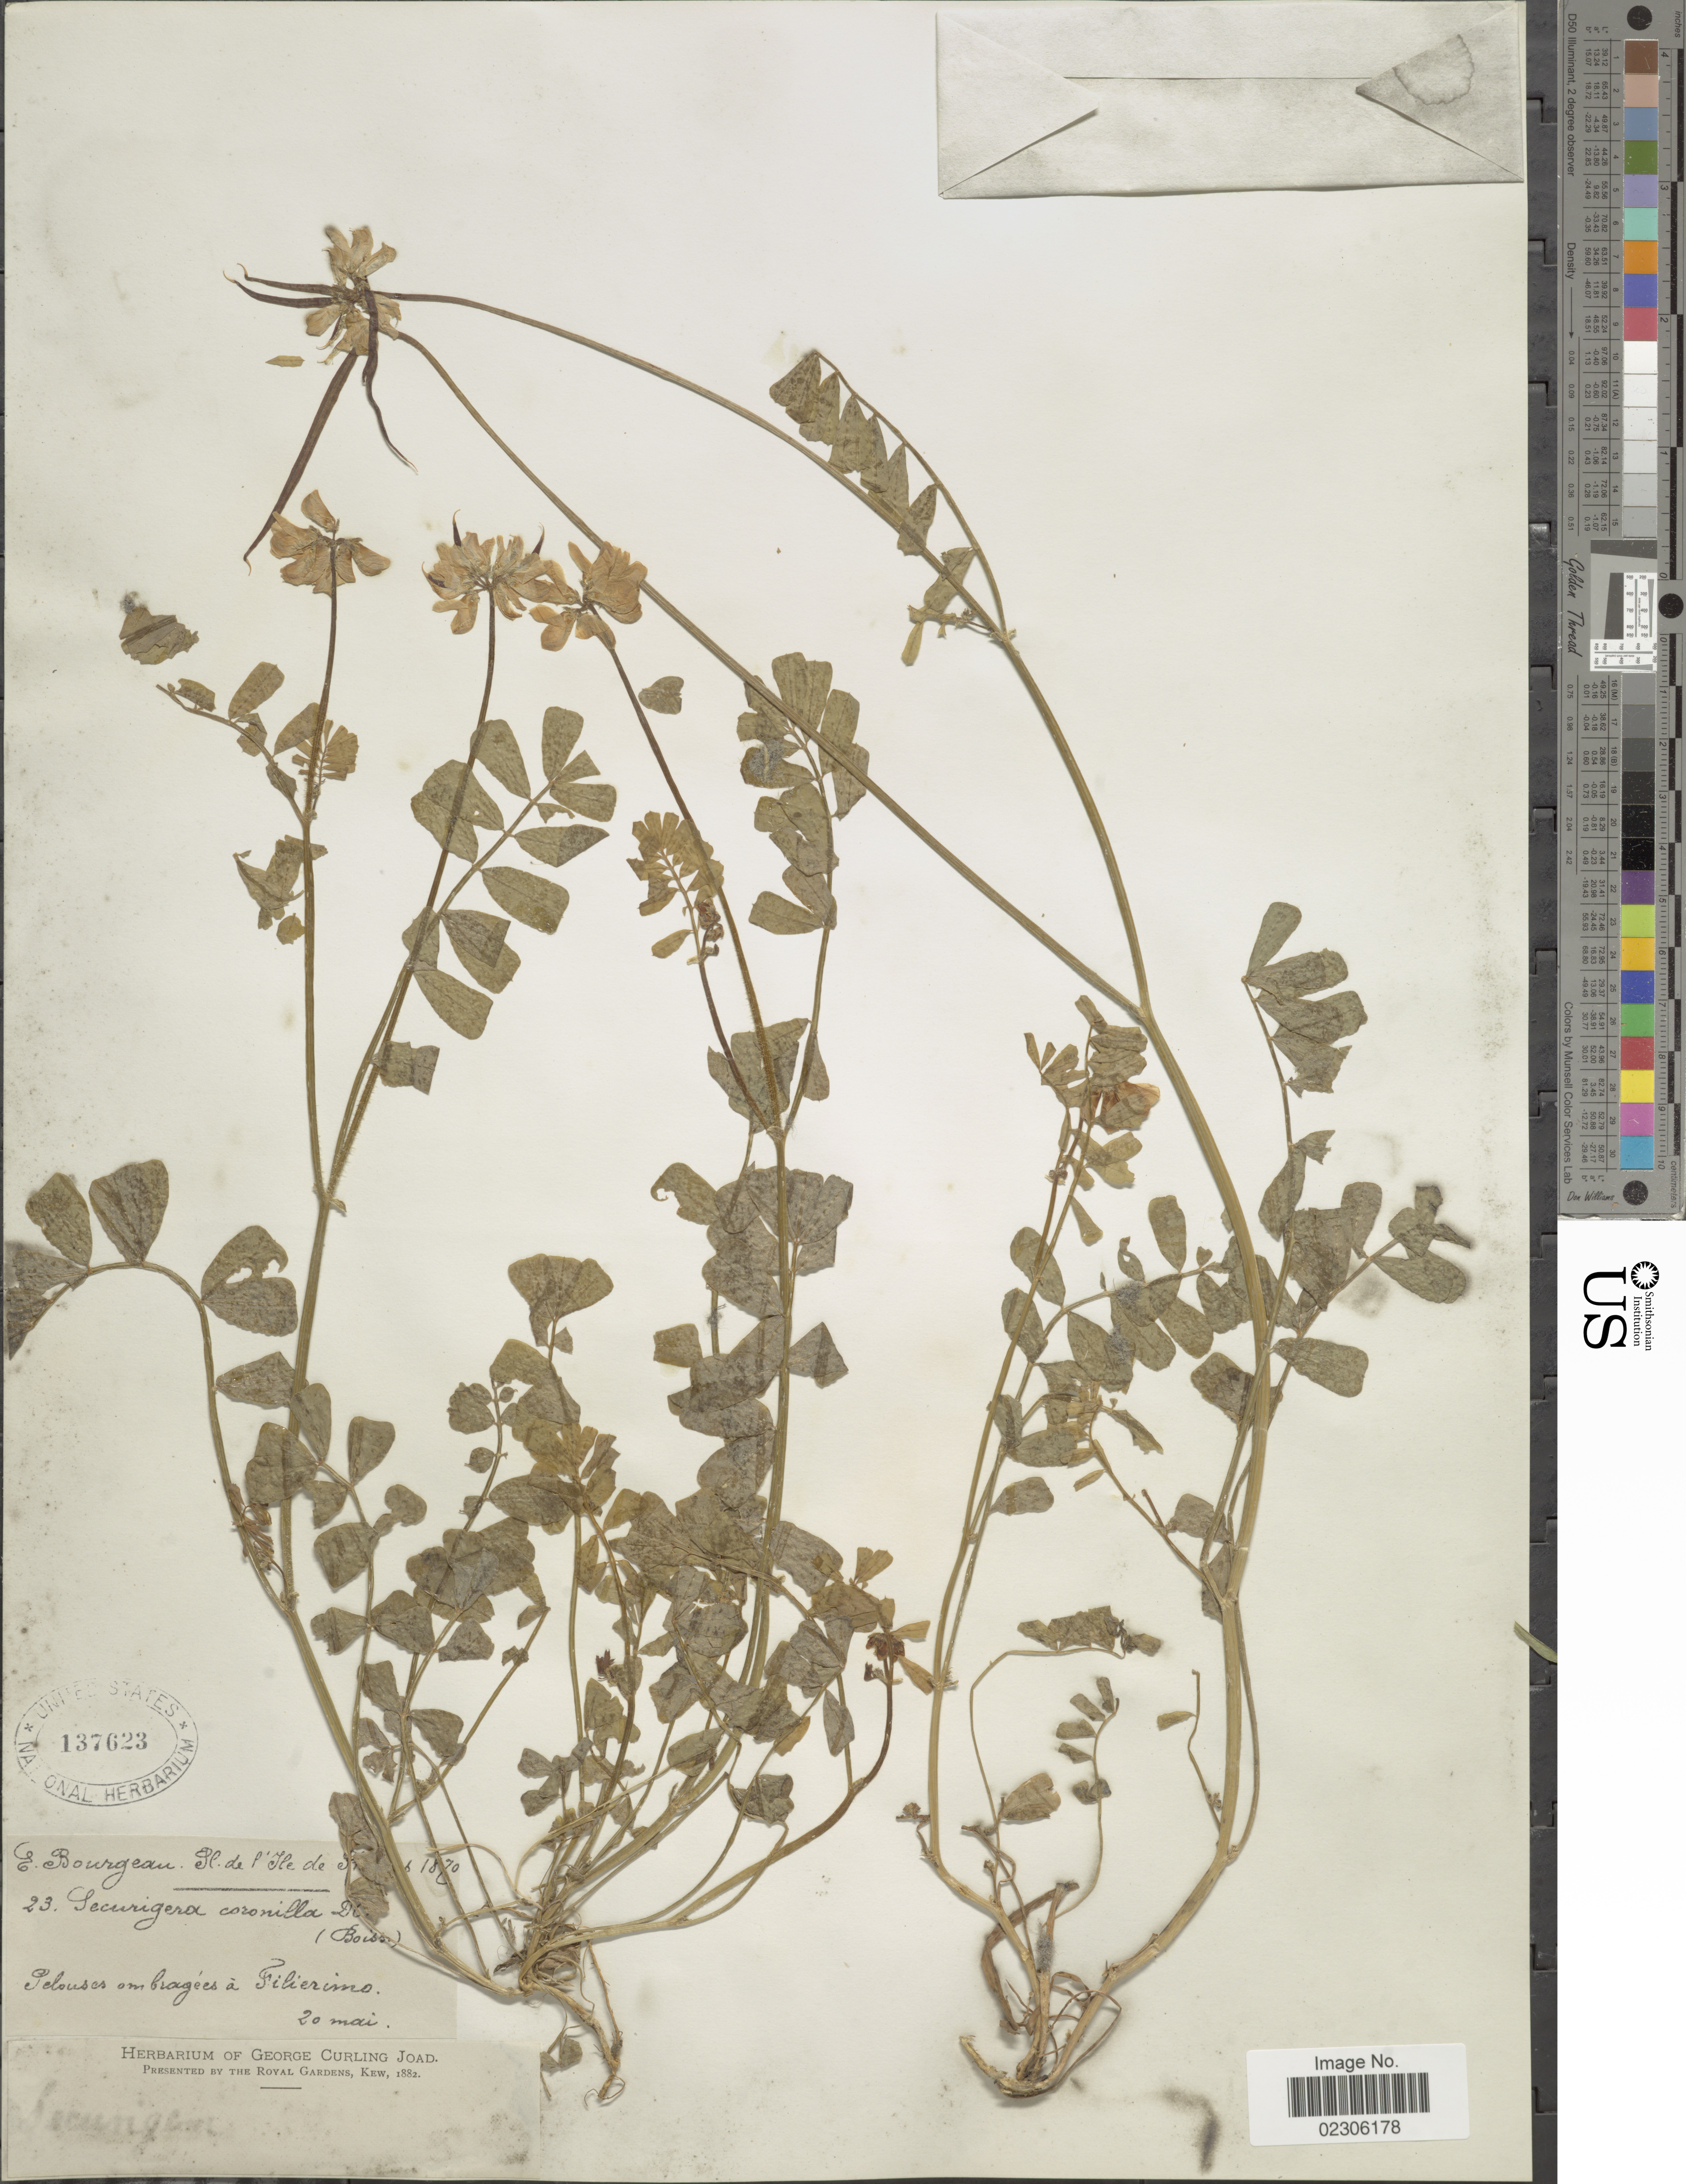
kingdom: Plantae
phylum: Tracheophyta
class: Magnoliopsida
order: Fabales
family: Fabaceae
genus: Securigera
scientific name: Securigera coronilla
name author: DC.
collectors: E. Bourgeau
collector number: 23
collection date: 1870-05-20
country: Greece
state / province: South Aegean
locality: Pl. de Ile de [illegible text], Pelouses ombrages a Filierimo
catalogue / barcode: US 137623